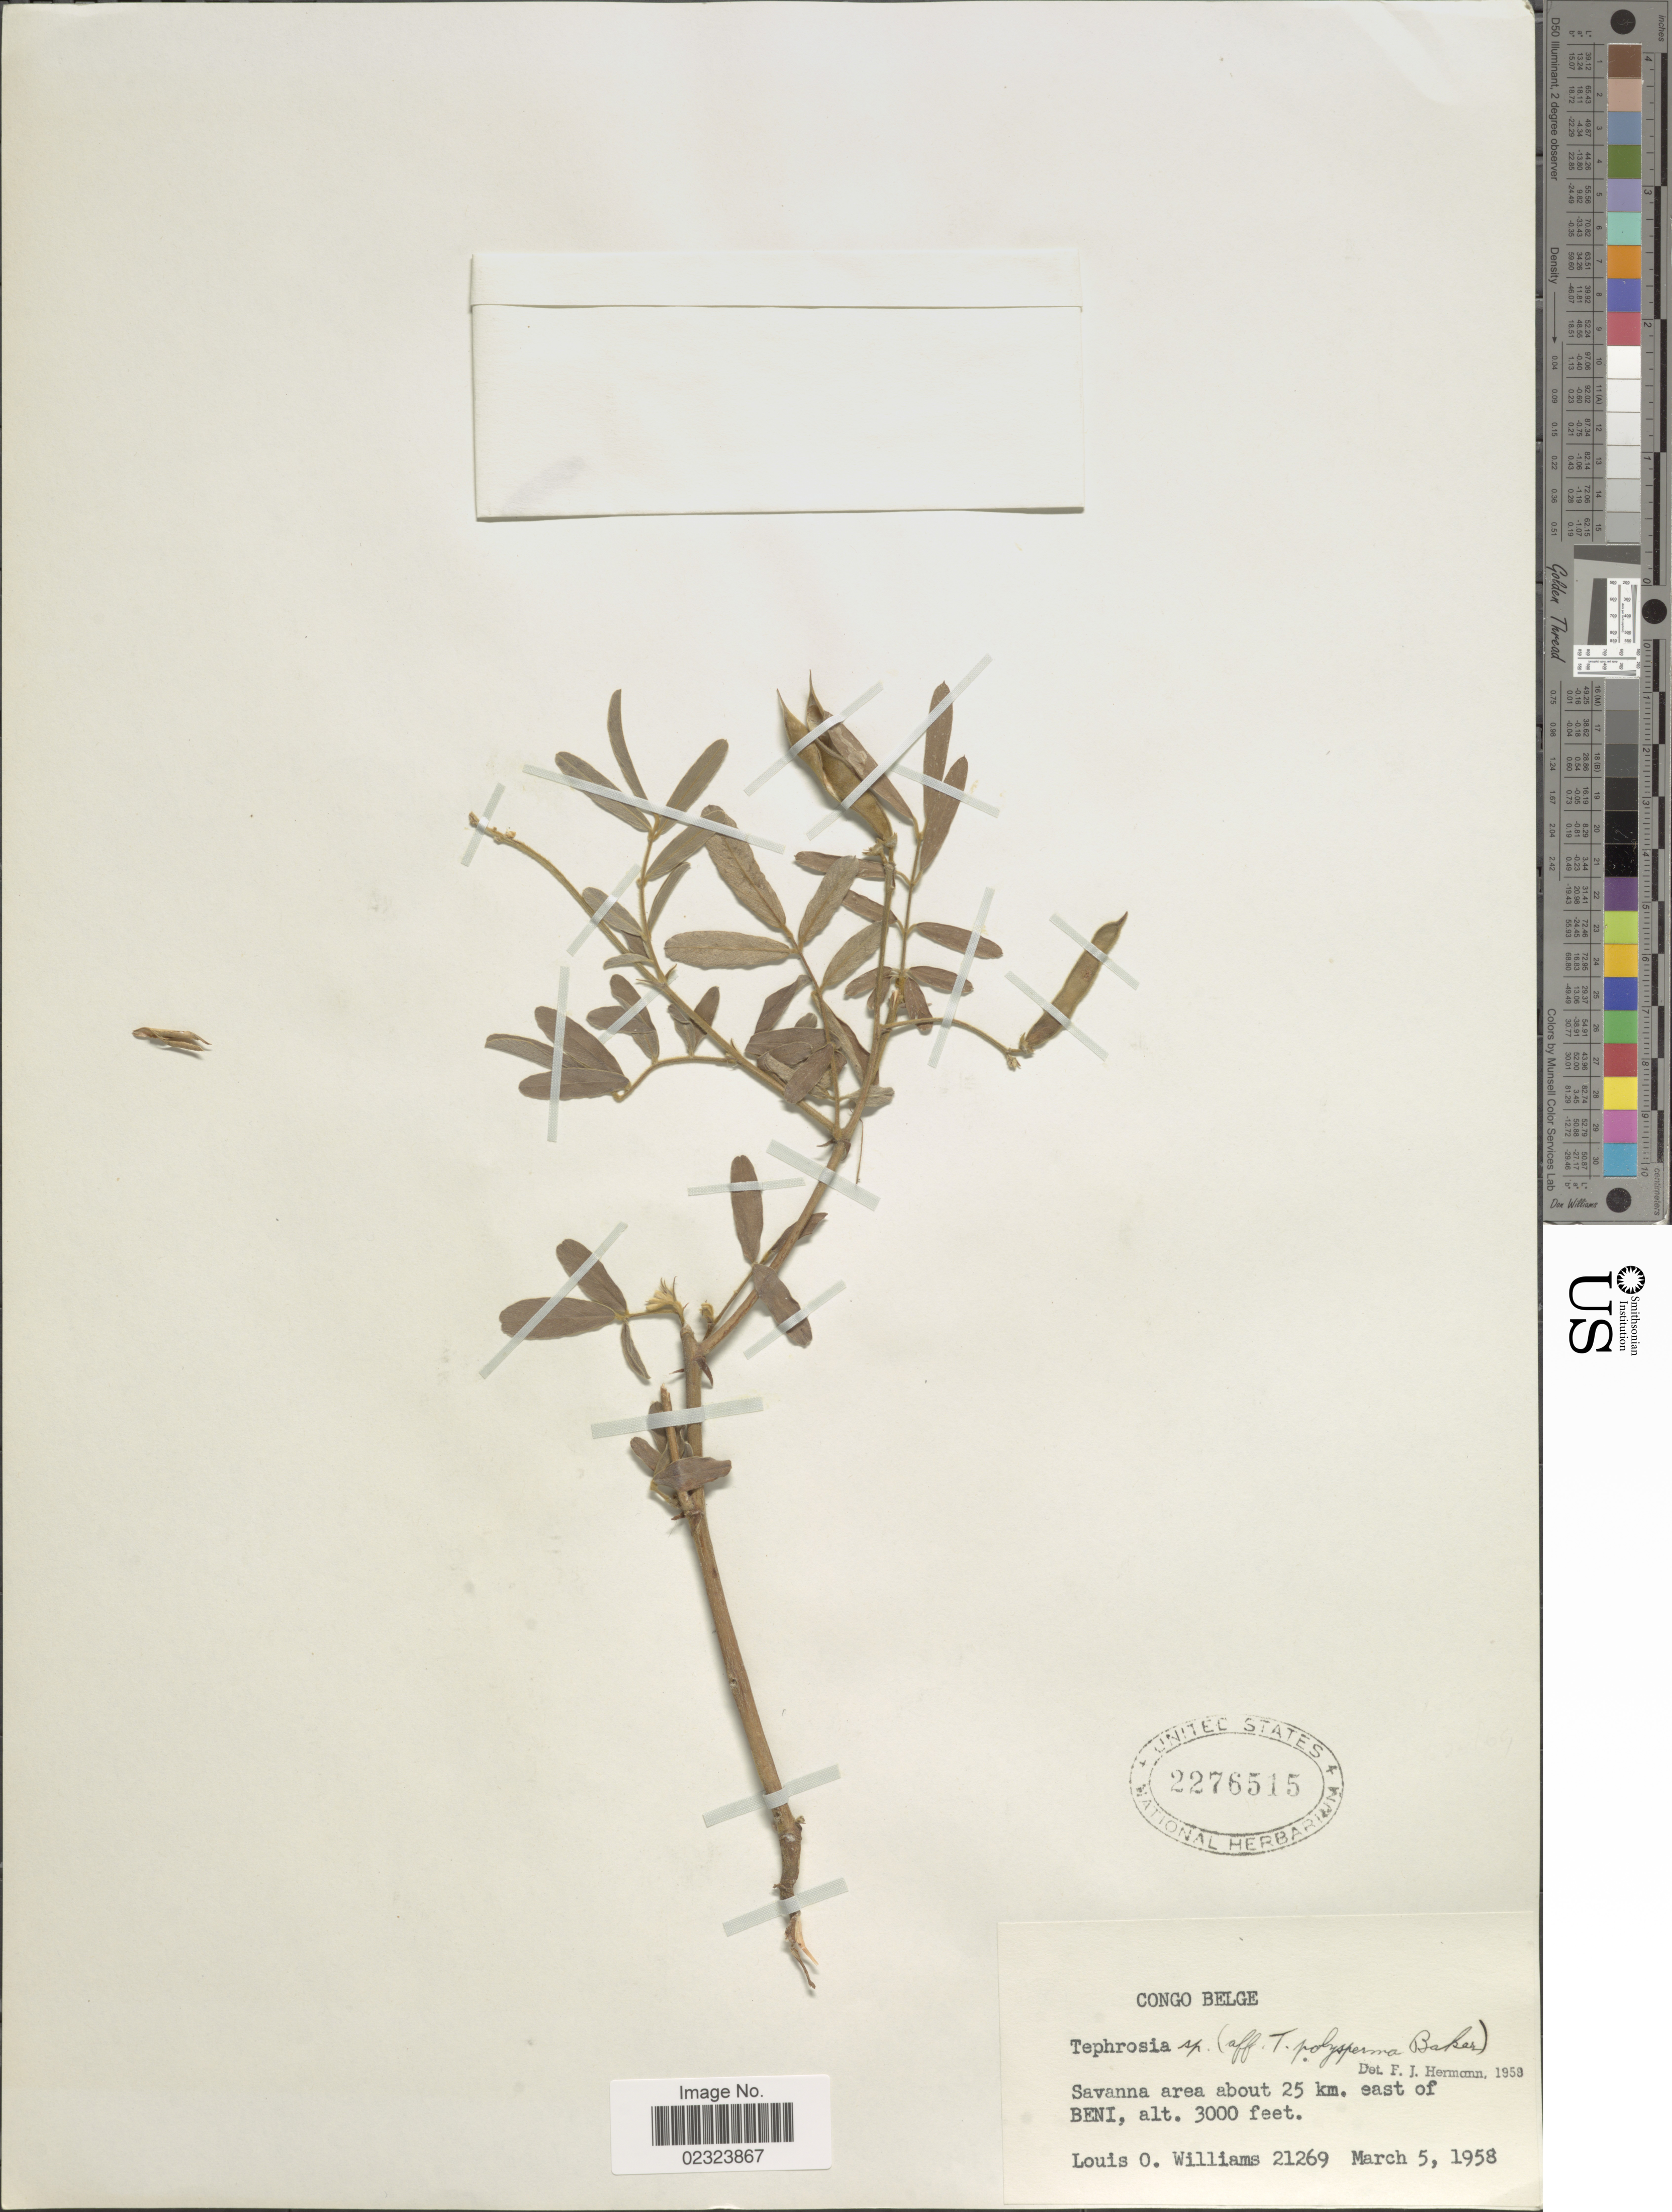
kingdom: Plantae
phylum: Tracheophyta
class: Magnoliopsida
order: Fabales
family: Fabaceae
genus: Tephrosia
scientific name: Tephrosia sp.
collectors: L. O. Williams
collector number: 21269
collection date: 1958-03-05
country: Congo, Democratic Republic of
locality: Congo Belge. about 25 km. east of Beni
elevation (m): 914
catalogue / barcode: US 2276515